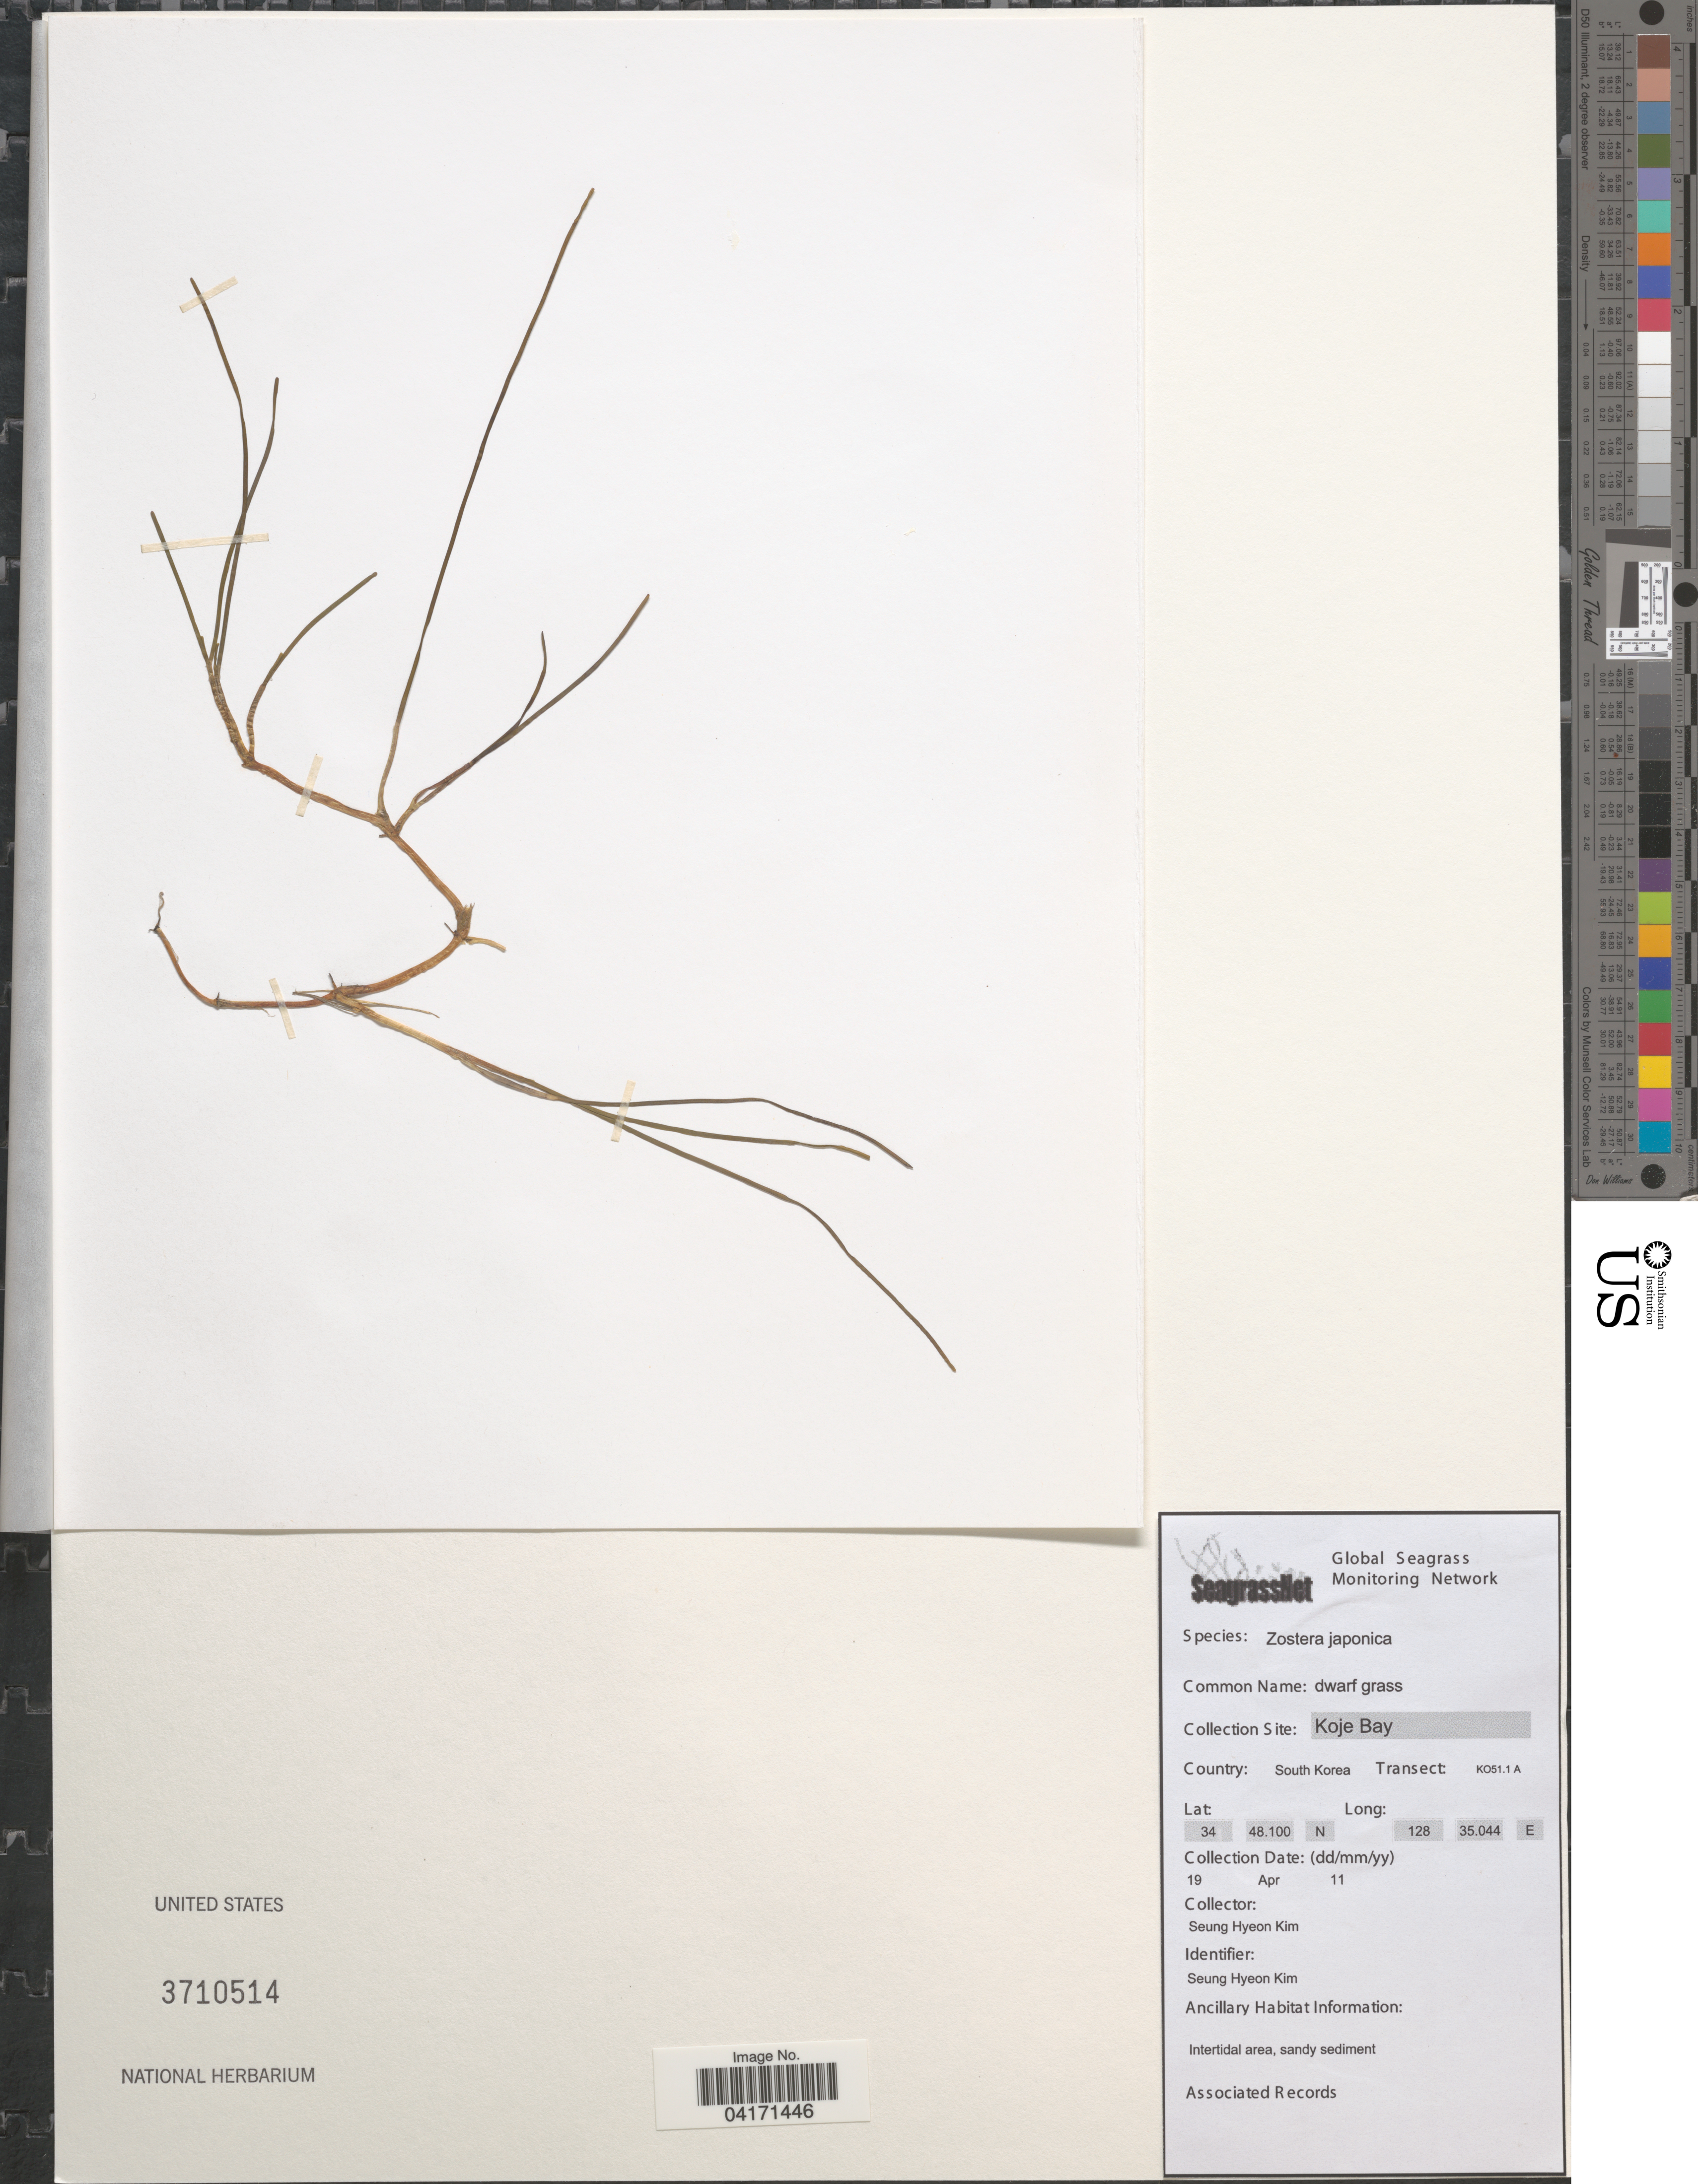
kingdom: Plantae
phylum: Tracheophyta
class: Liliopsida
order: Alismatales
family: Zosteraceae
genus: Zostera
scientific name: Zostera japonica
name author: Asch. & Graebn.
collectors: S. Kim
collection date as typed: Transcribed d/m/y: 19/4/11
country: South Korea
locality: Koje Bay. Transect: KO51.1 A.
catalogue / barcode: US 3710514